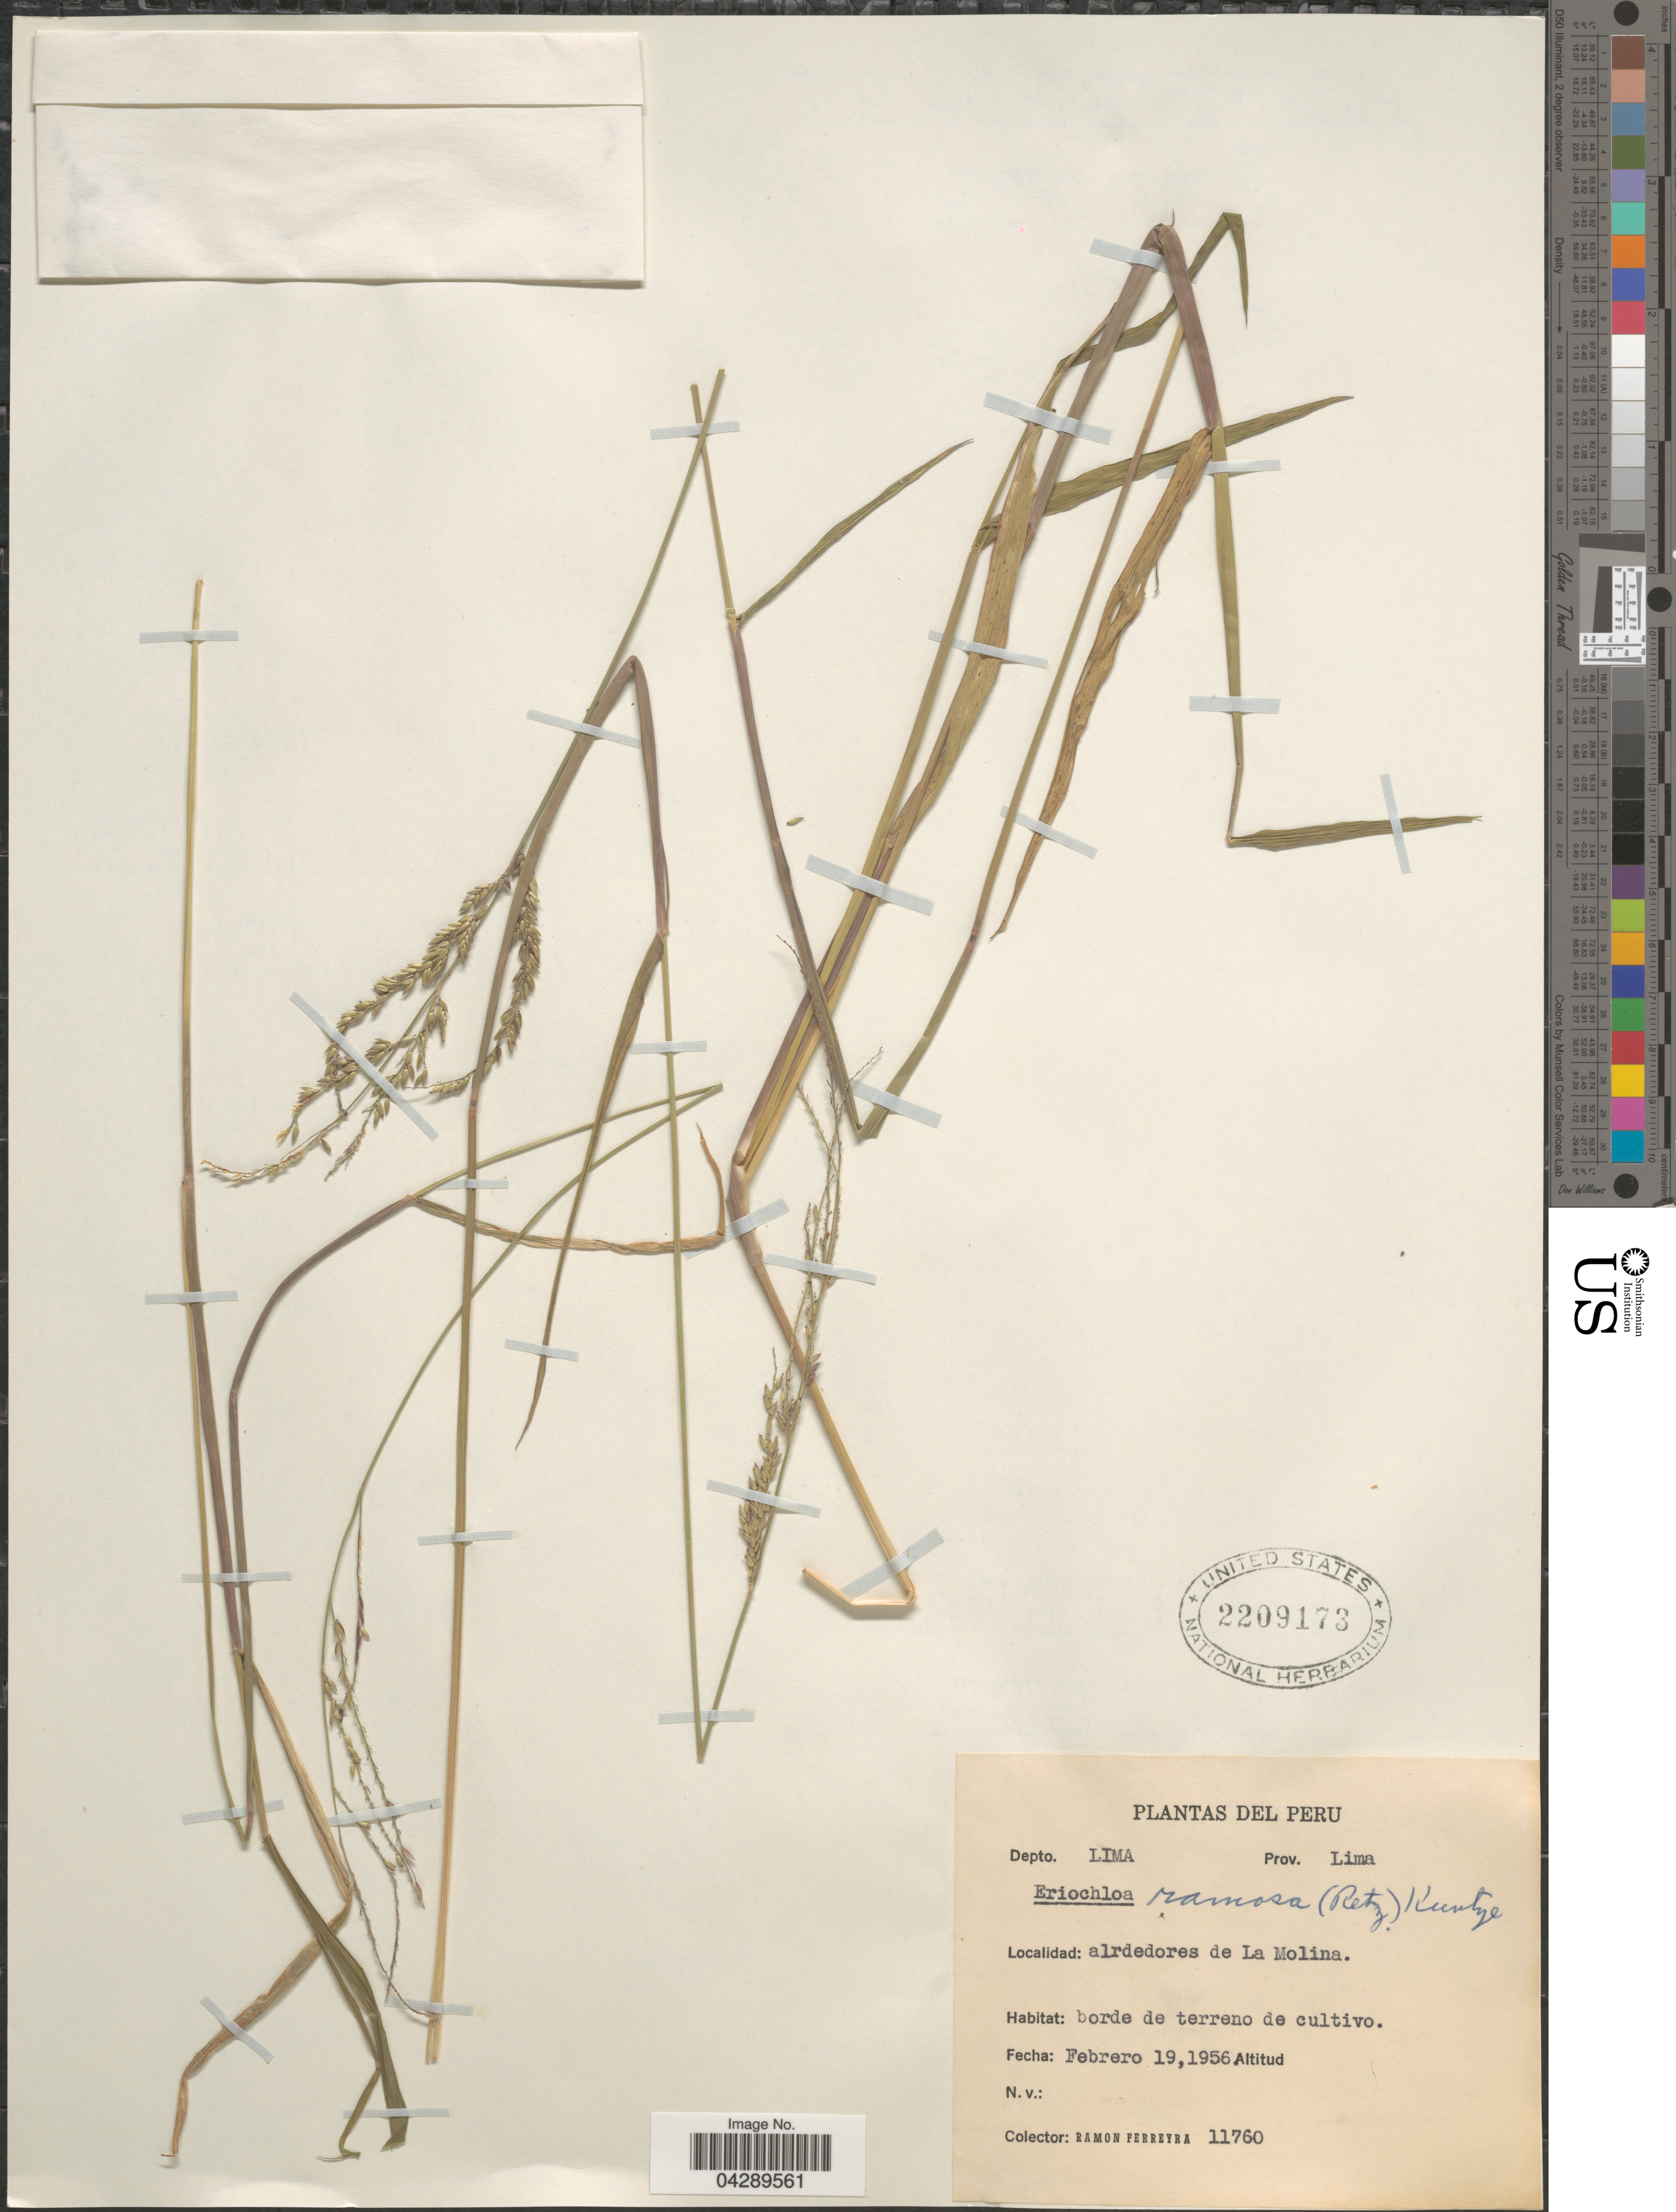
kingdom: Plantae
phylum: Tracheophyta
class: Liliopsida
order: Poales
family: Poaceae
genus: Eriochloa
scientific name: Eriochloa punctata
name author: (L.) Desv. ex Ham.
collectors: R. A. Ferreyra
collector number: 11760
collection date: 1956-02-19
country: Peru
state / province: Lima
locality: Depto. Lima. Alrededores de La Molina.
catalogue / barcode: US 2209173